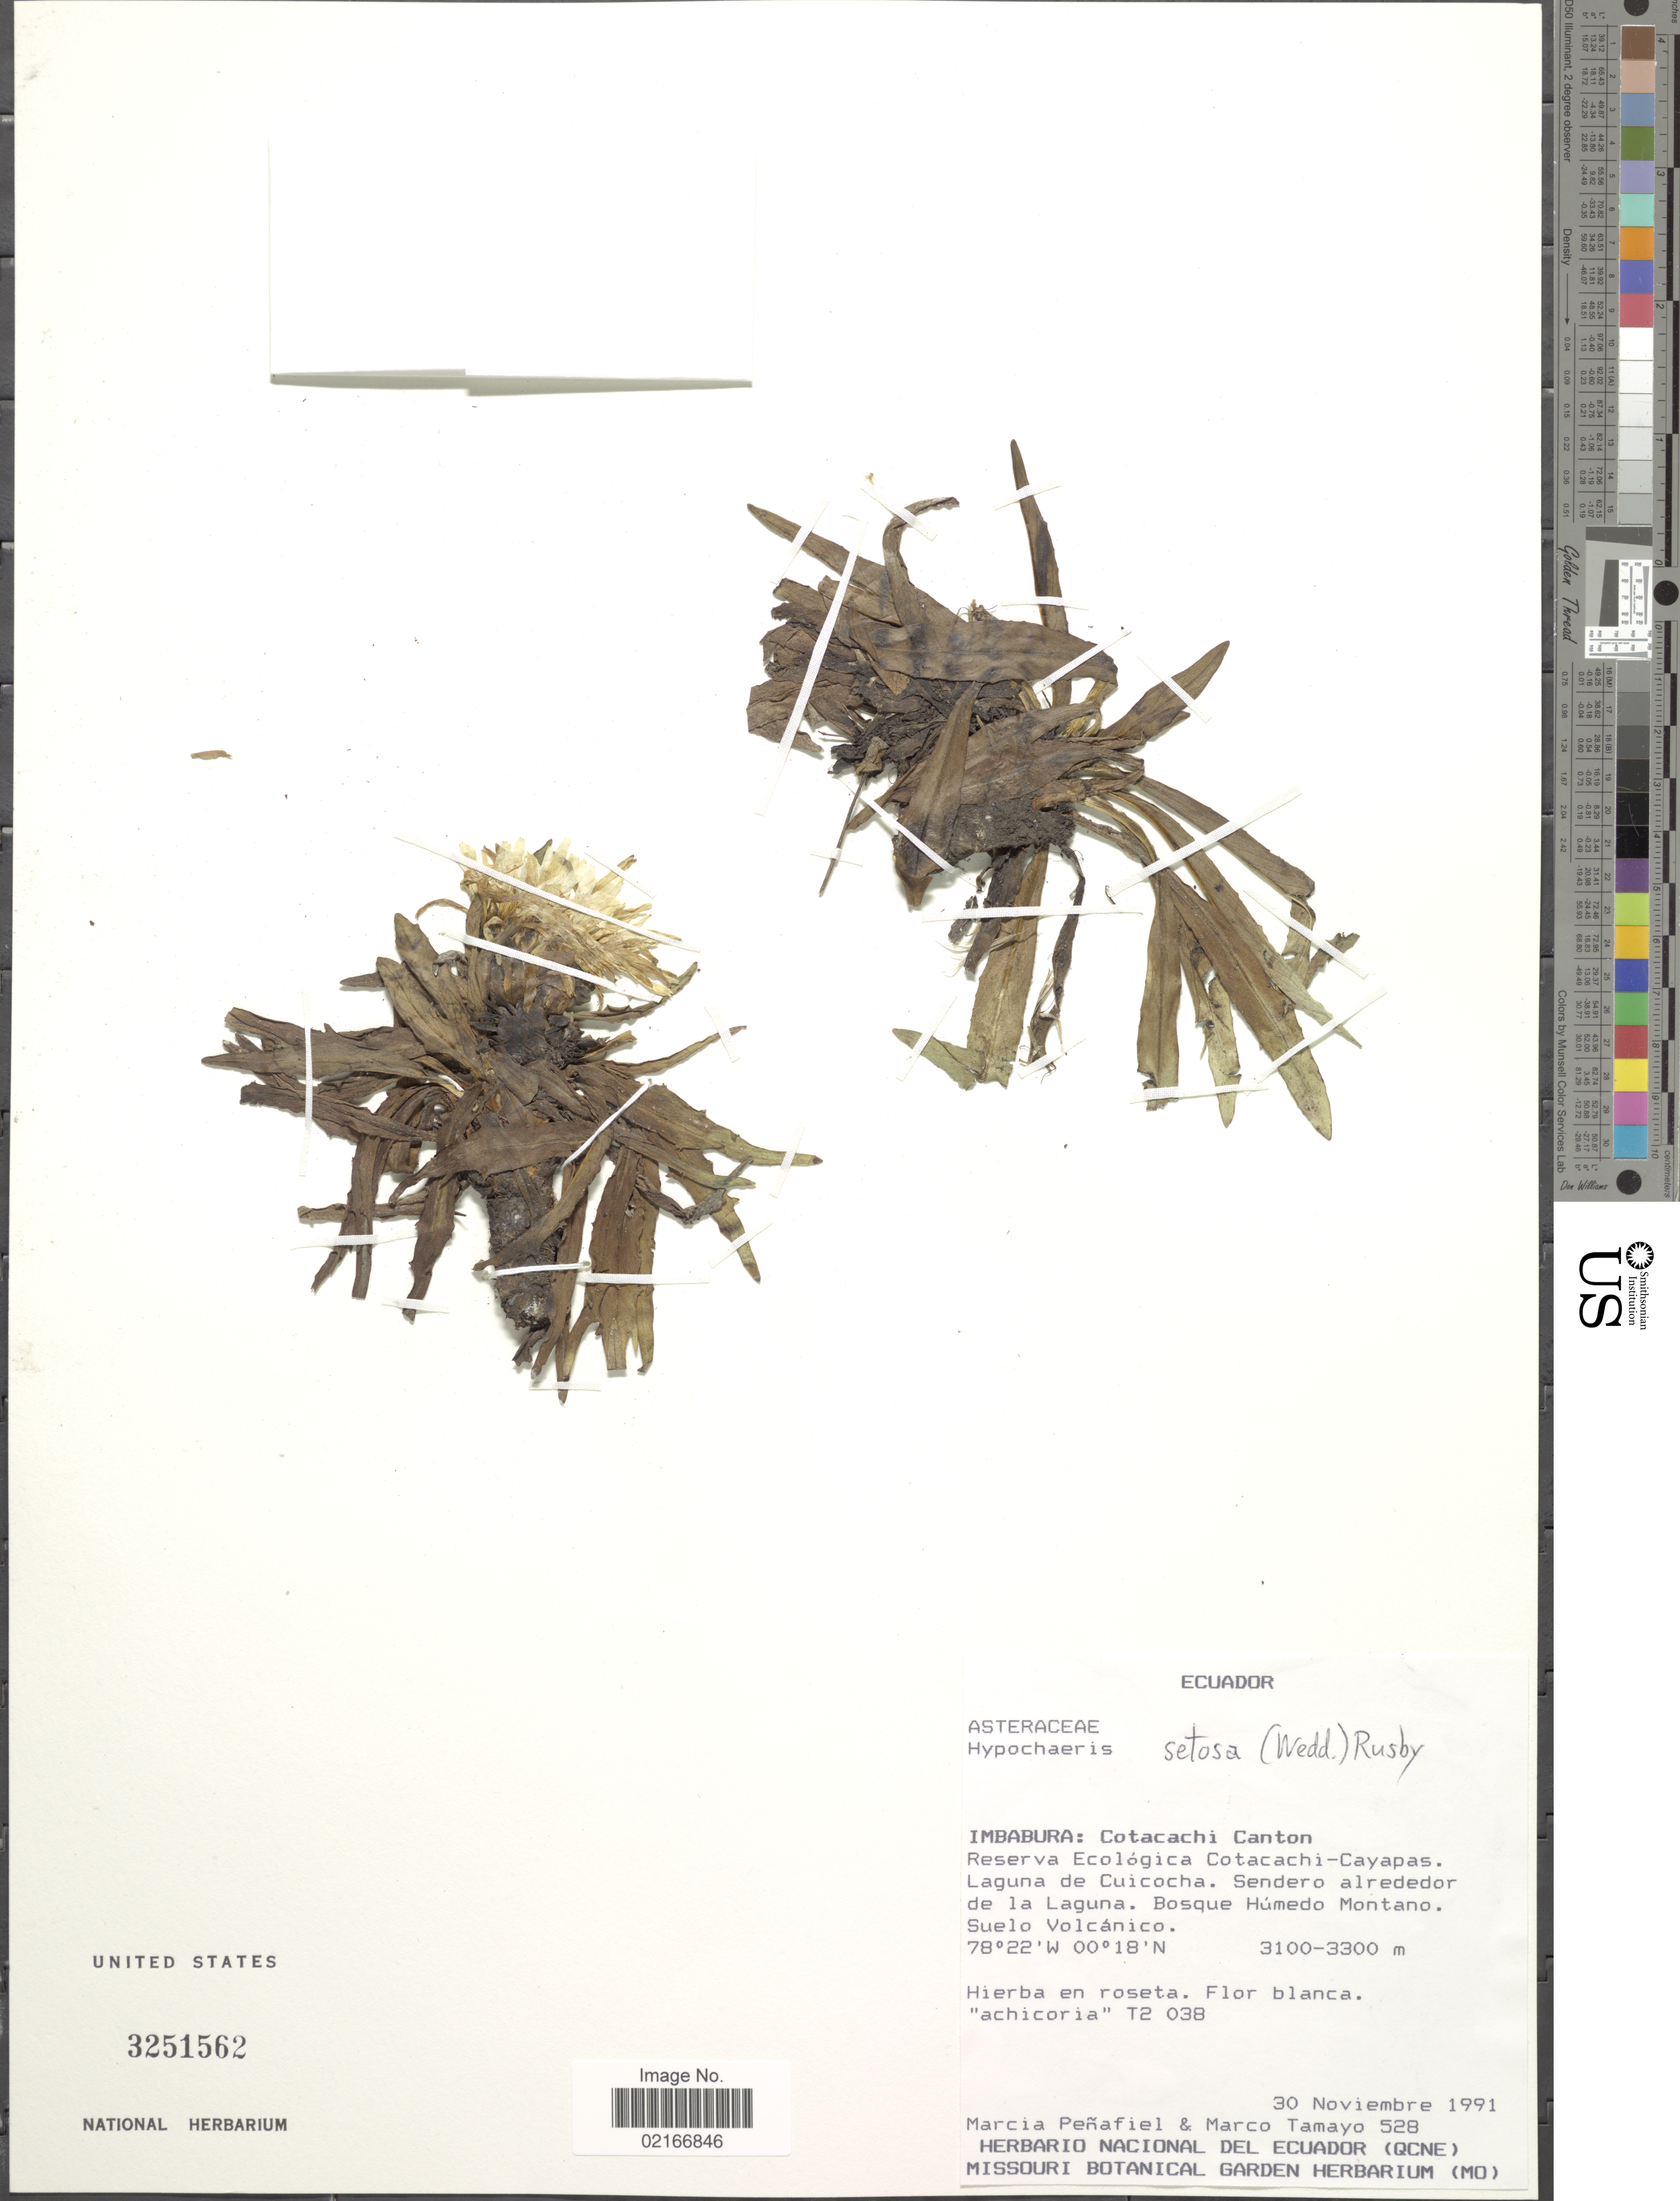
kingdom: Plantae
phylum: Tracheophyta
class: Magnoliopsida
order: Asterales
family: Asteraceae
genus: Hypochaeris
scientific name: Hypochaeris setosa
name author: Formánek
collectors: M. Penafiel & M. Tamayo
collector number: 528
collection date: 1991-11-30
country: Ecuador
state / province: Imbabura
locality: Cotacachi Canton. Reserva Ecológica Cotacachi-Cayapas. Laguna de Cuicocha. Sendero alrededor de la laguna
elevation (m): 3100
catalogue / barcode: US 3251562